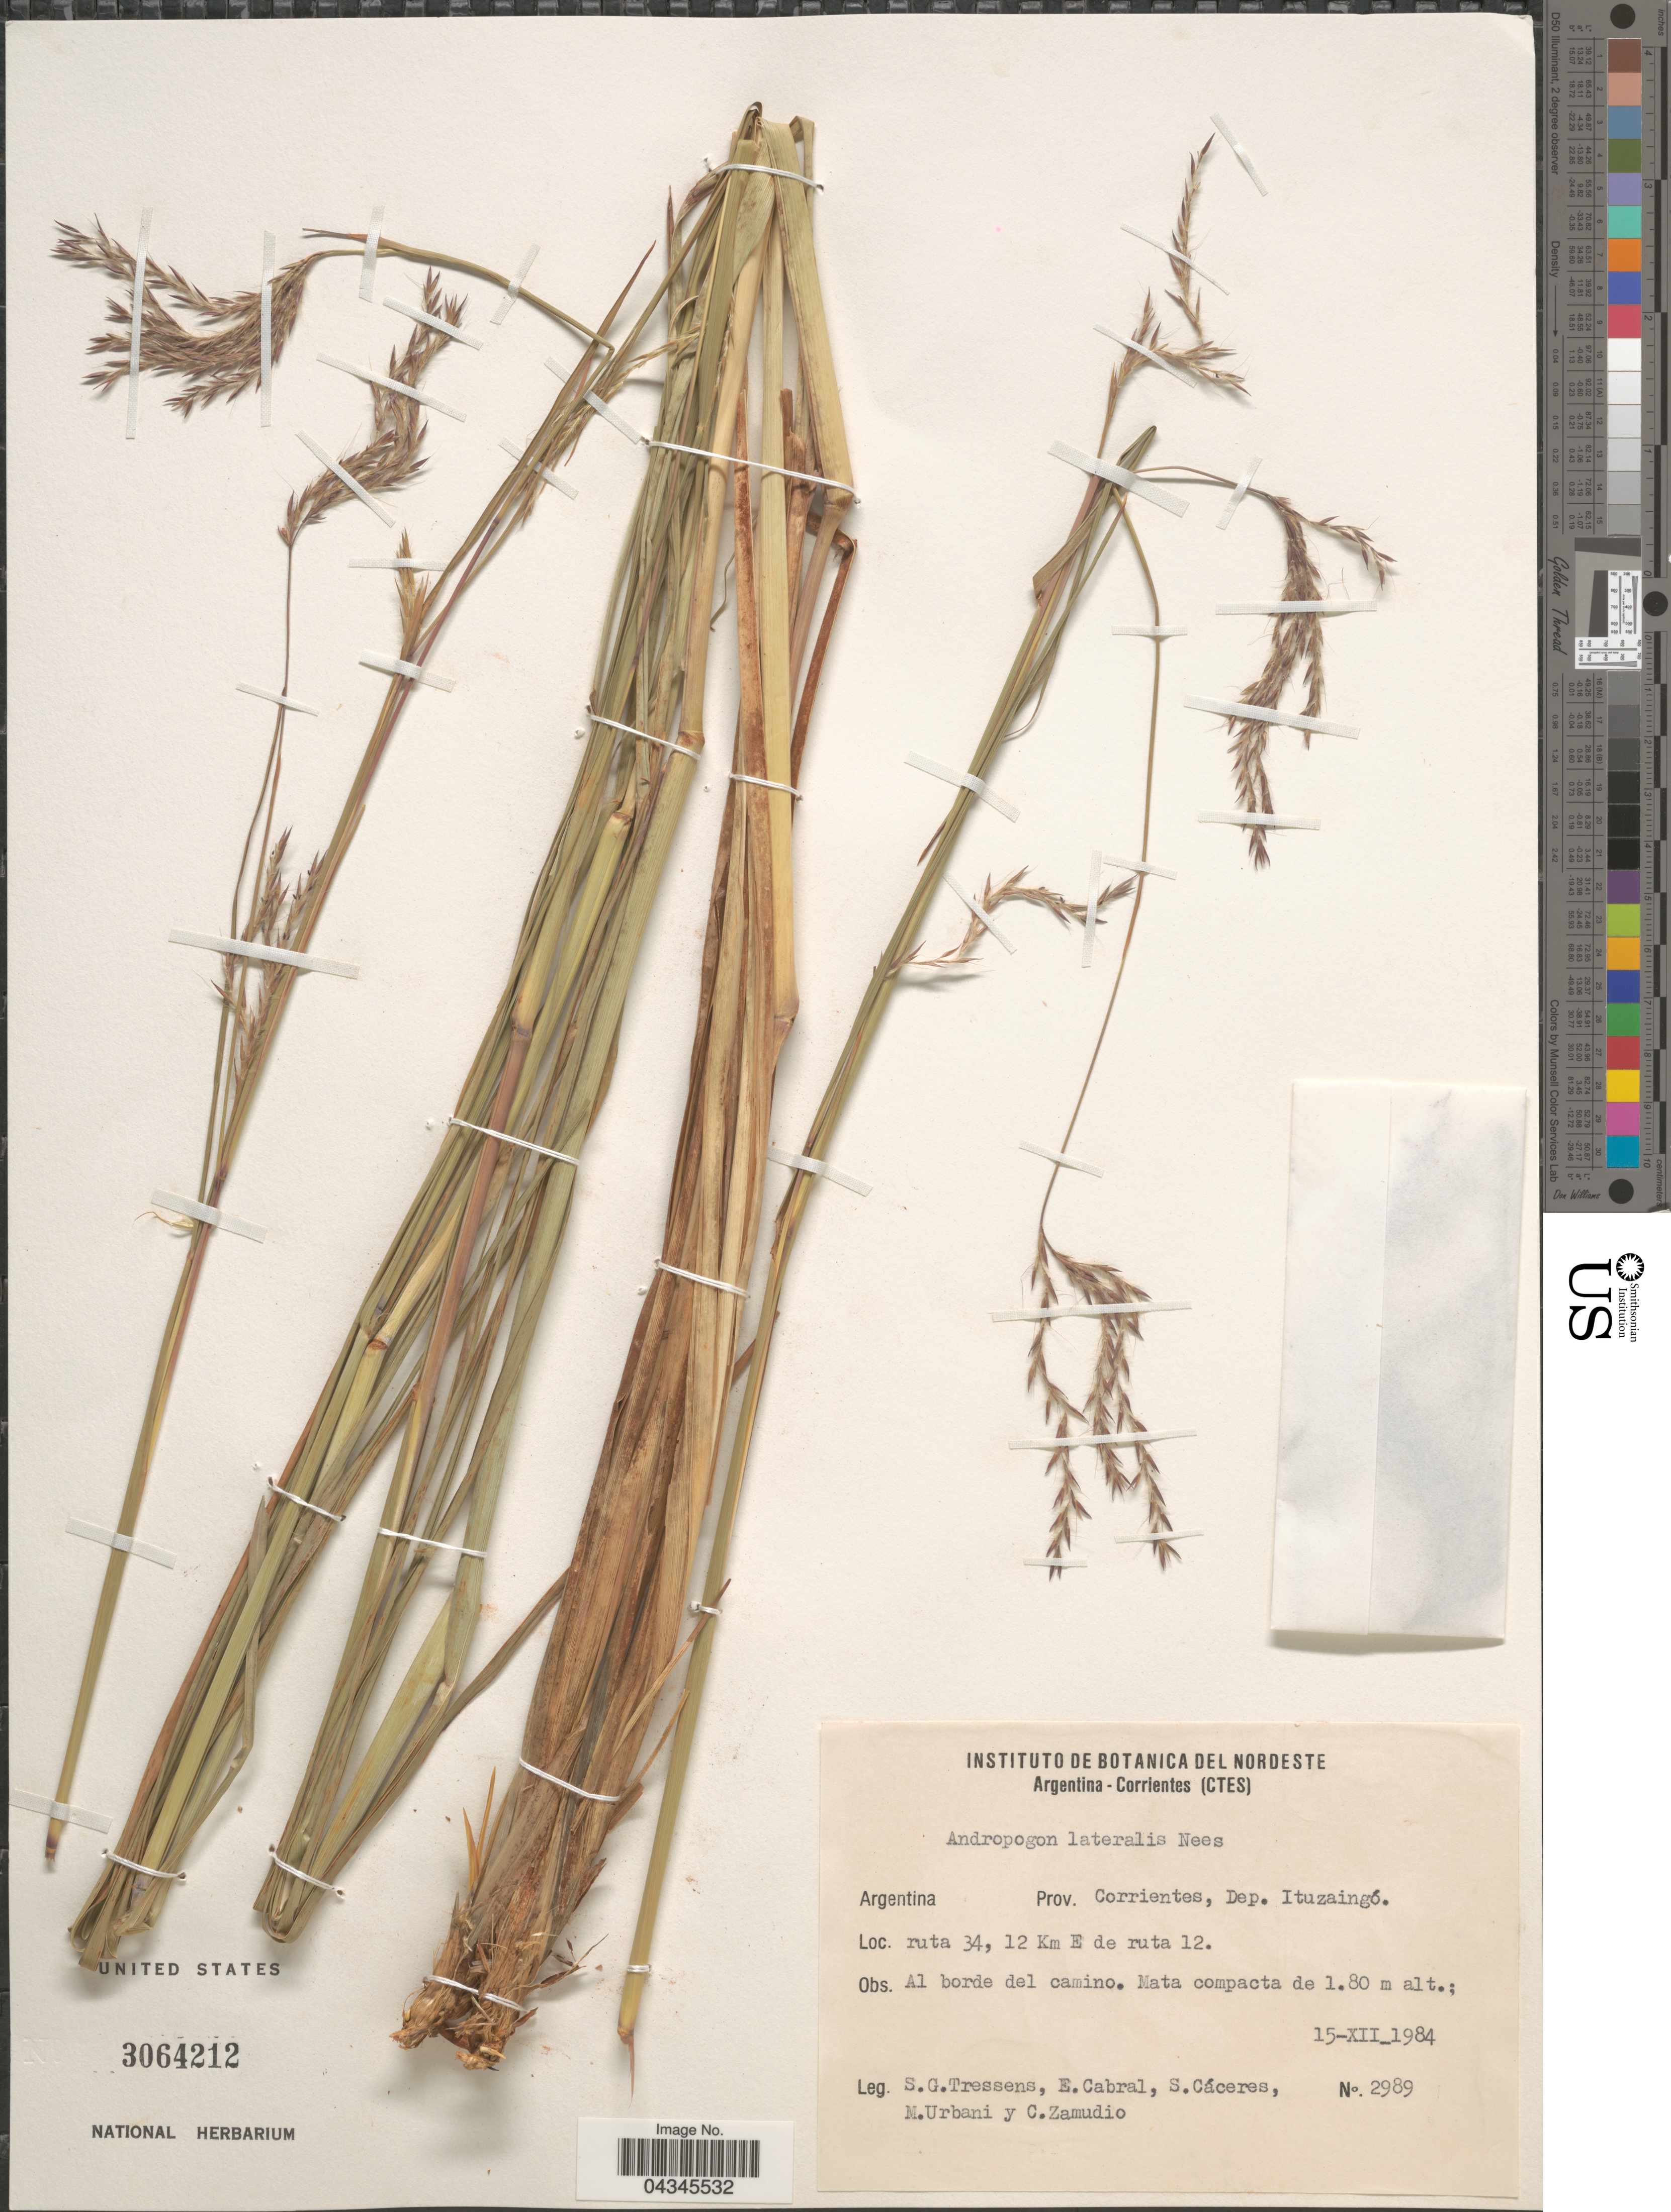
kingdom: Plantae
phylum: Tracheophyta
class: Liliopsida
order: Poales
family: Poaceae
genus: Andropogon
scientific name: Andropogon lateralis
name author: Nees in Mart.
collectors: S. Tressens, E. Cabral, S. Cáceres, M. Urbani & C. Zamudio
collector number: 2989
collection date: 1984-12-15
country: Argentina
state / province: Corrientes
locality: Dep. Ituzaingó. Ruta 34, 12 Km E de ruta 12. Al borde del camino.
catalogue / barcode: US 3064212